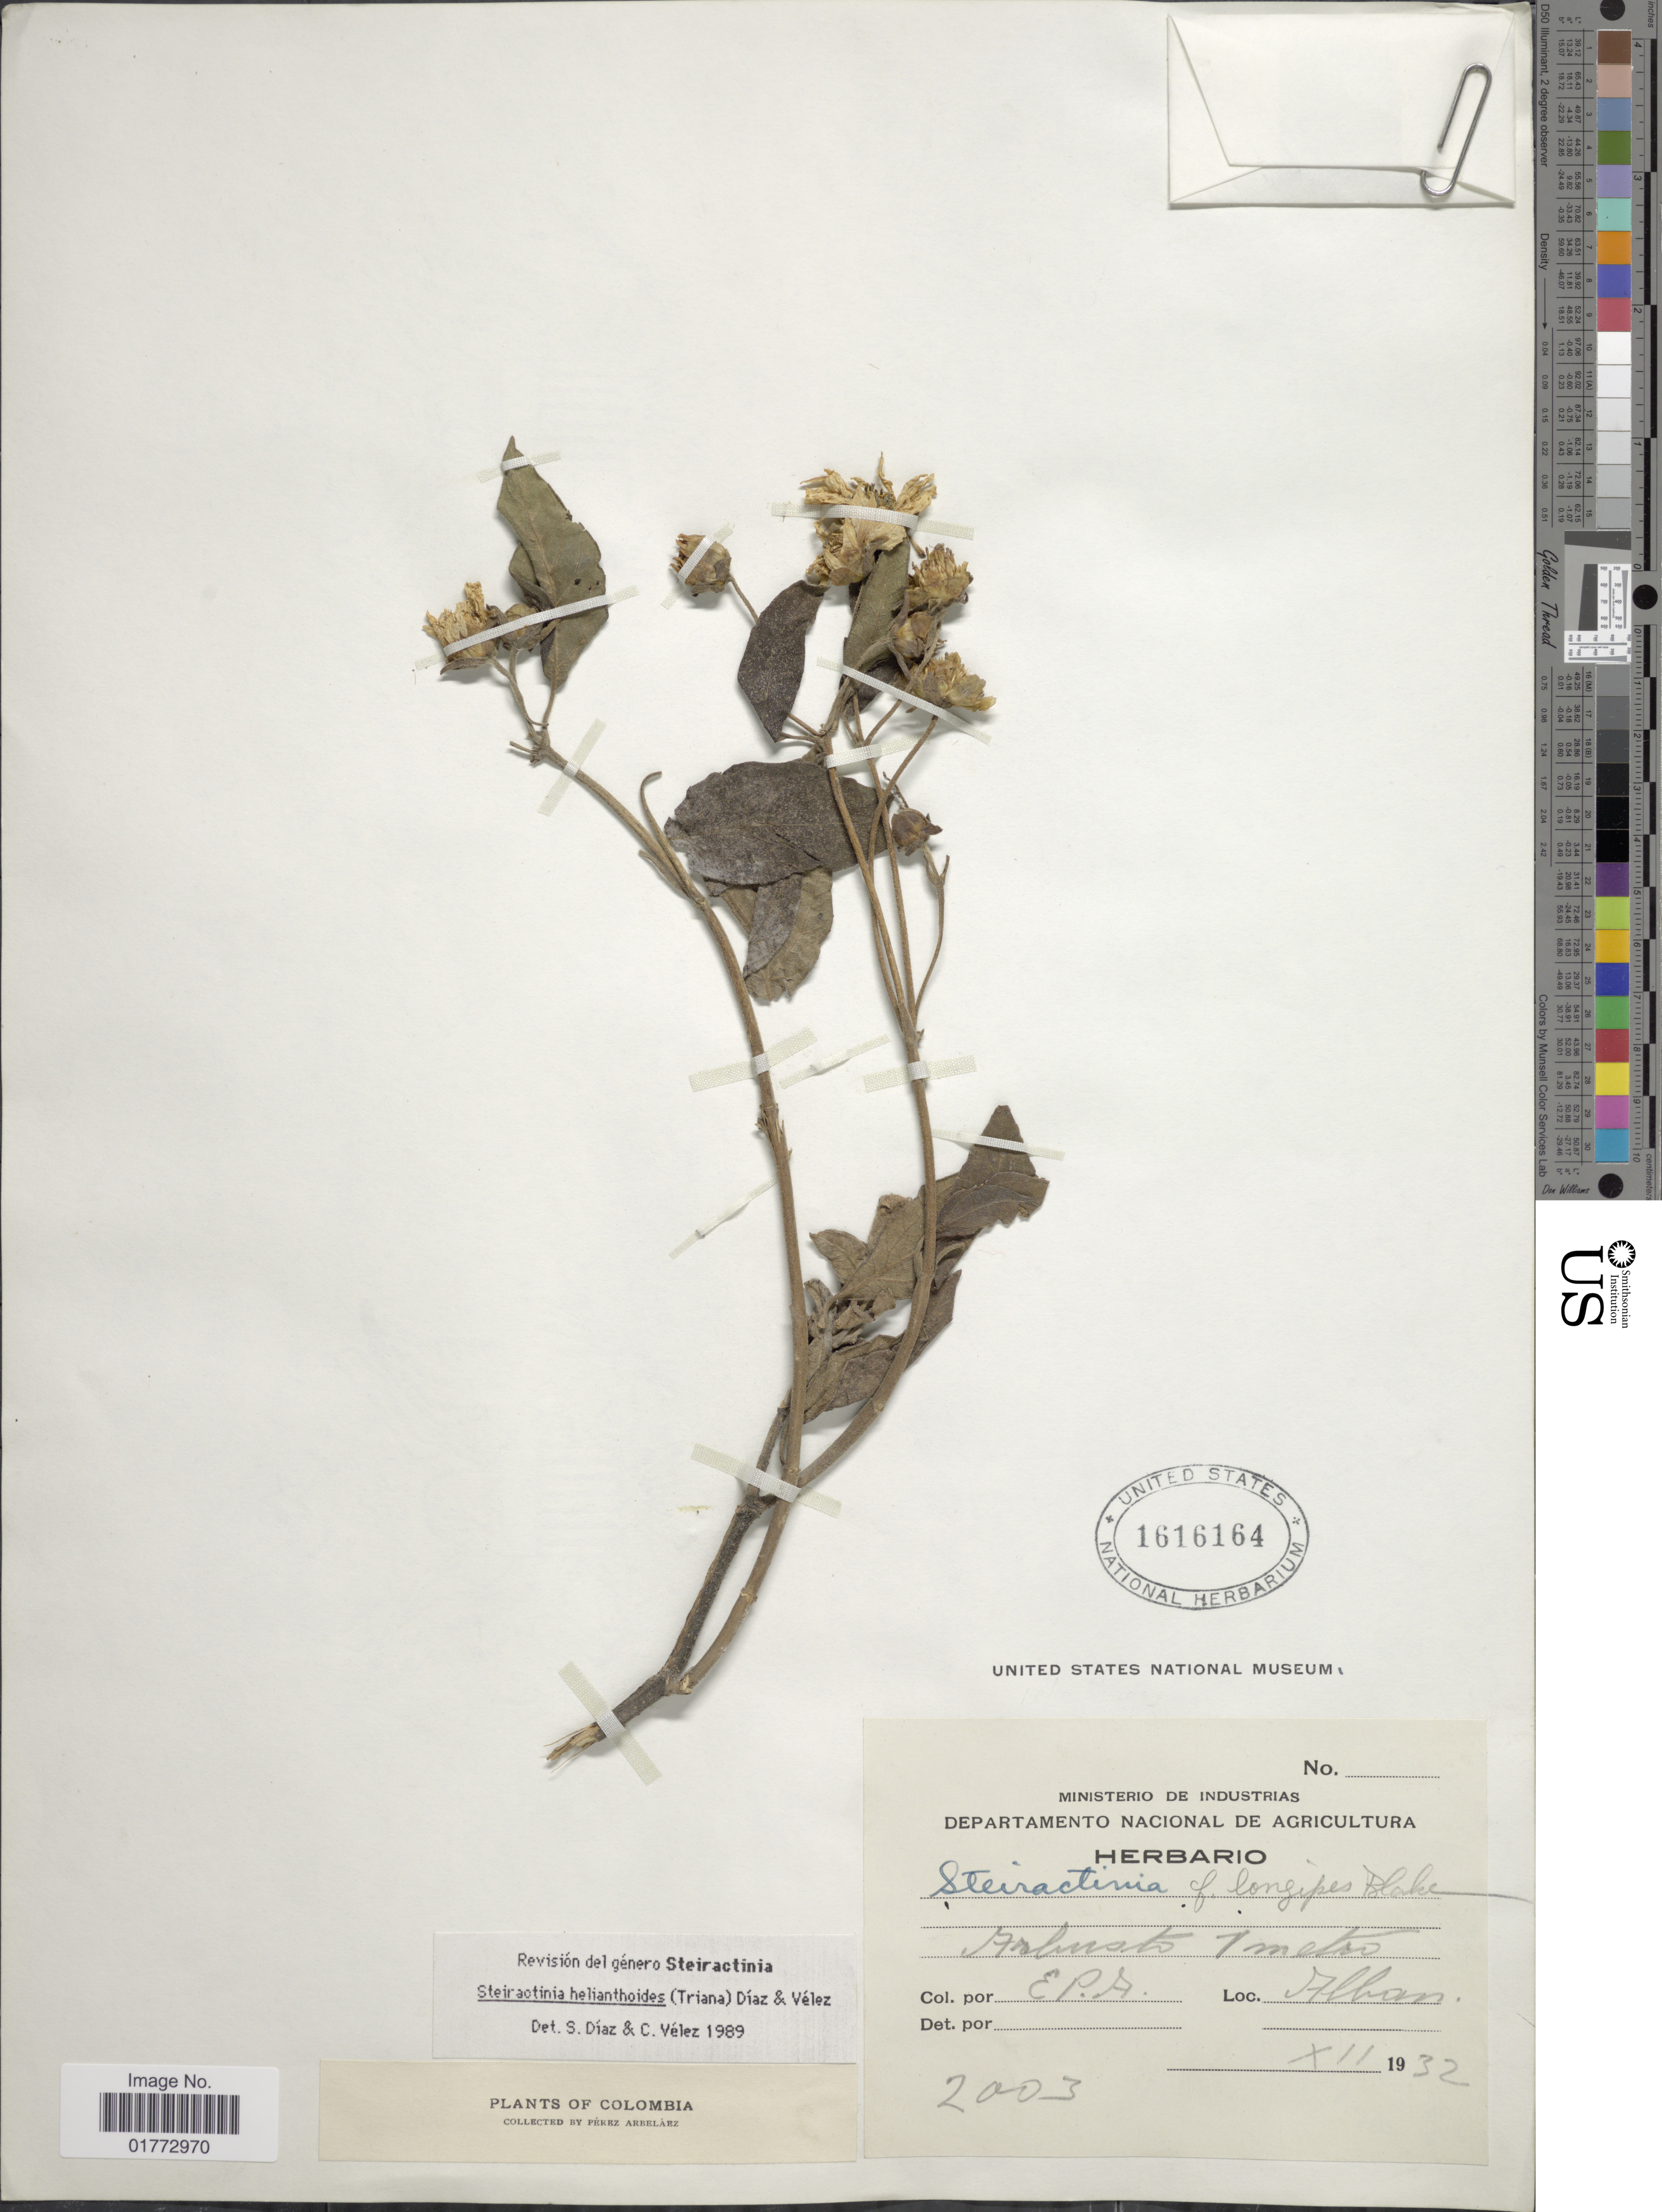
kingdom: Plantae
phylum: Tracheophyta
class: Magnoliopsida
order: Asterales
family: Asteraceae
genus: Steiractinia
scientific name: Steiractinia helianthoides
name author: (Triana) S. Díaz & Vélez-Nauer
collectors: E. Pérez Arbeláez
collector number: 2003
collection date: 1932-12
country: Colombia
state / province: Cundinamarca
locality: Alban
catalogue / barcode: US 1616164